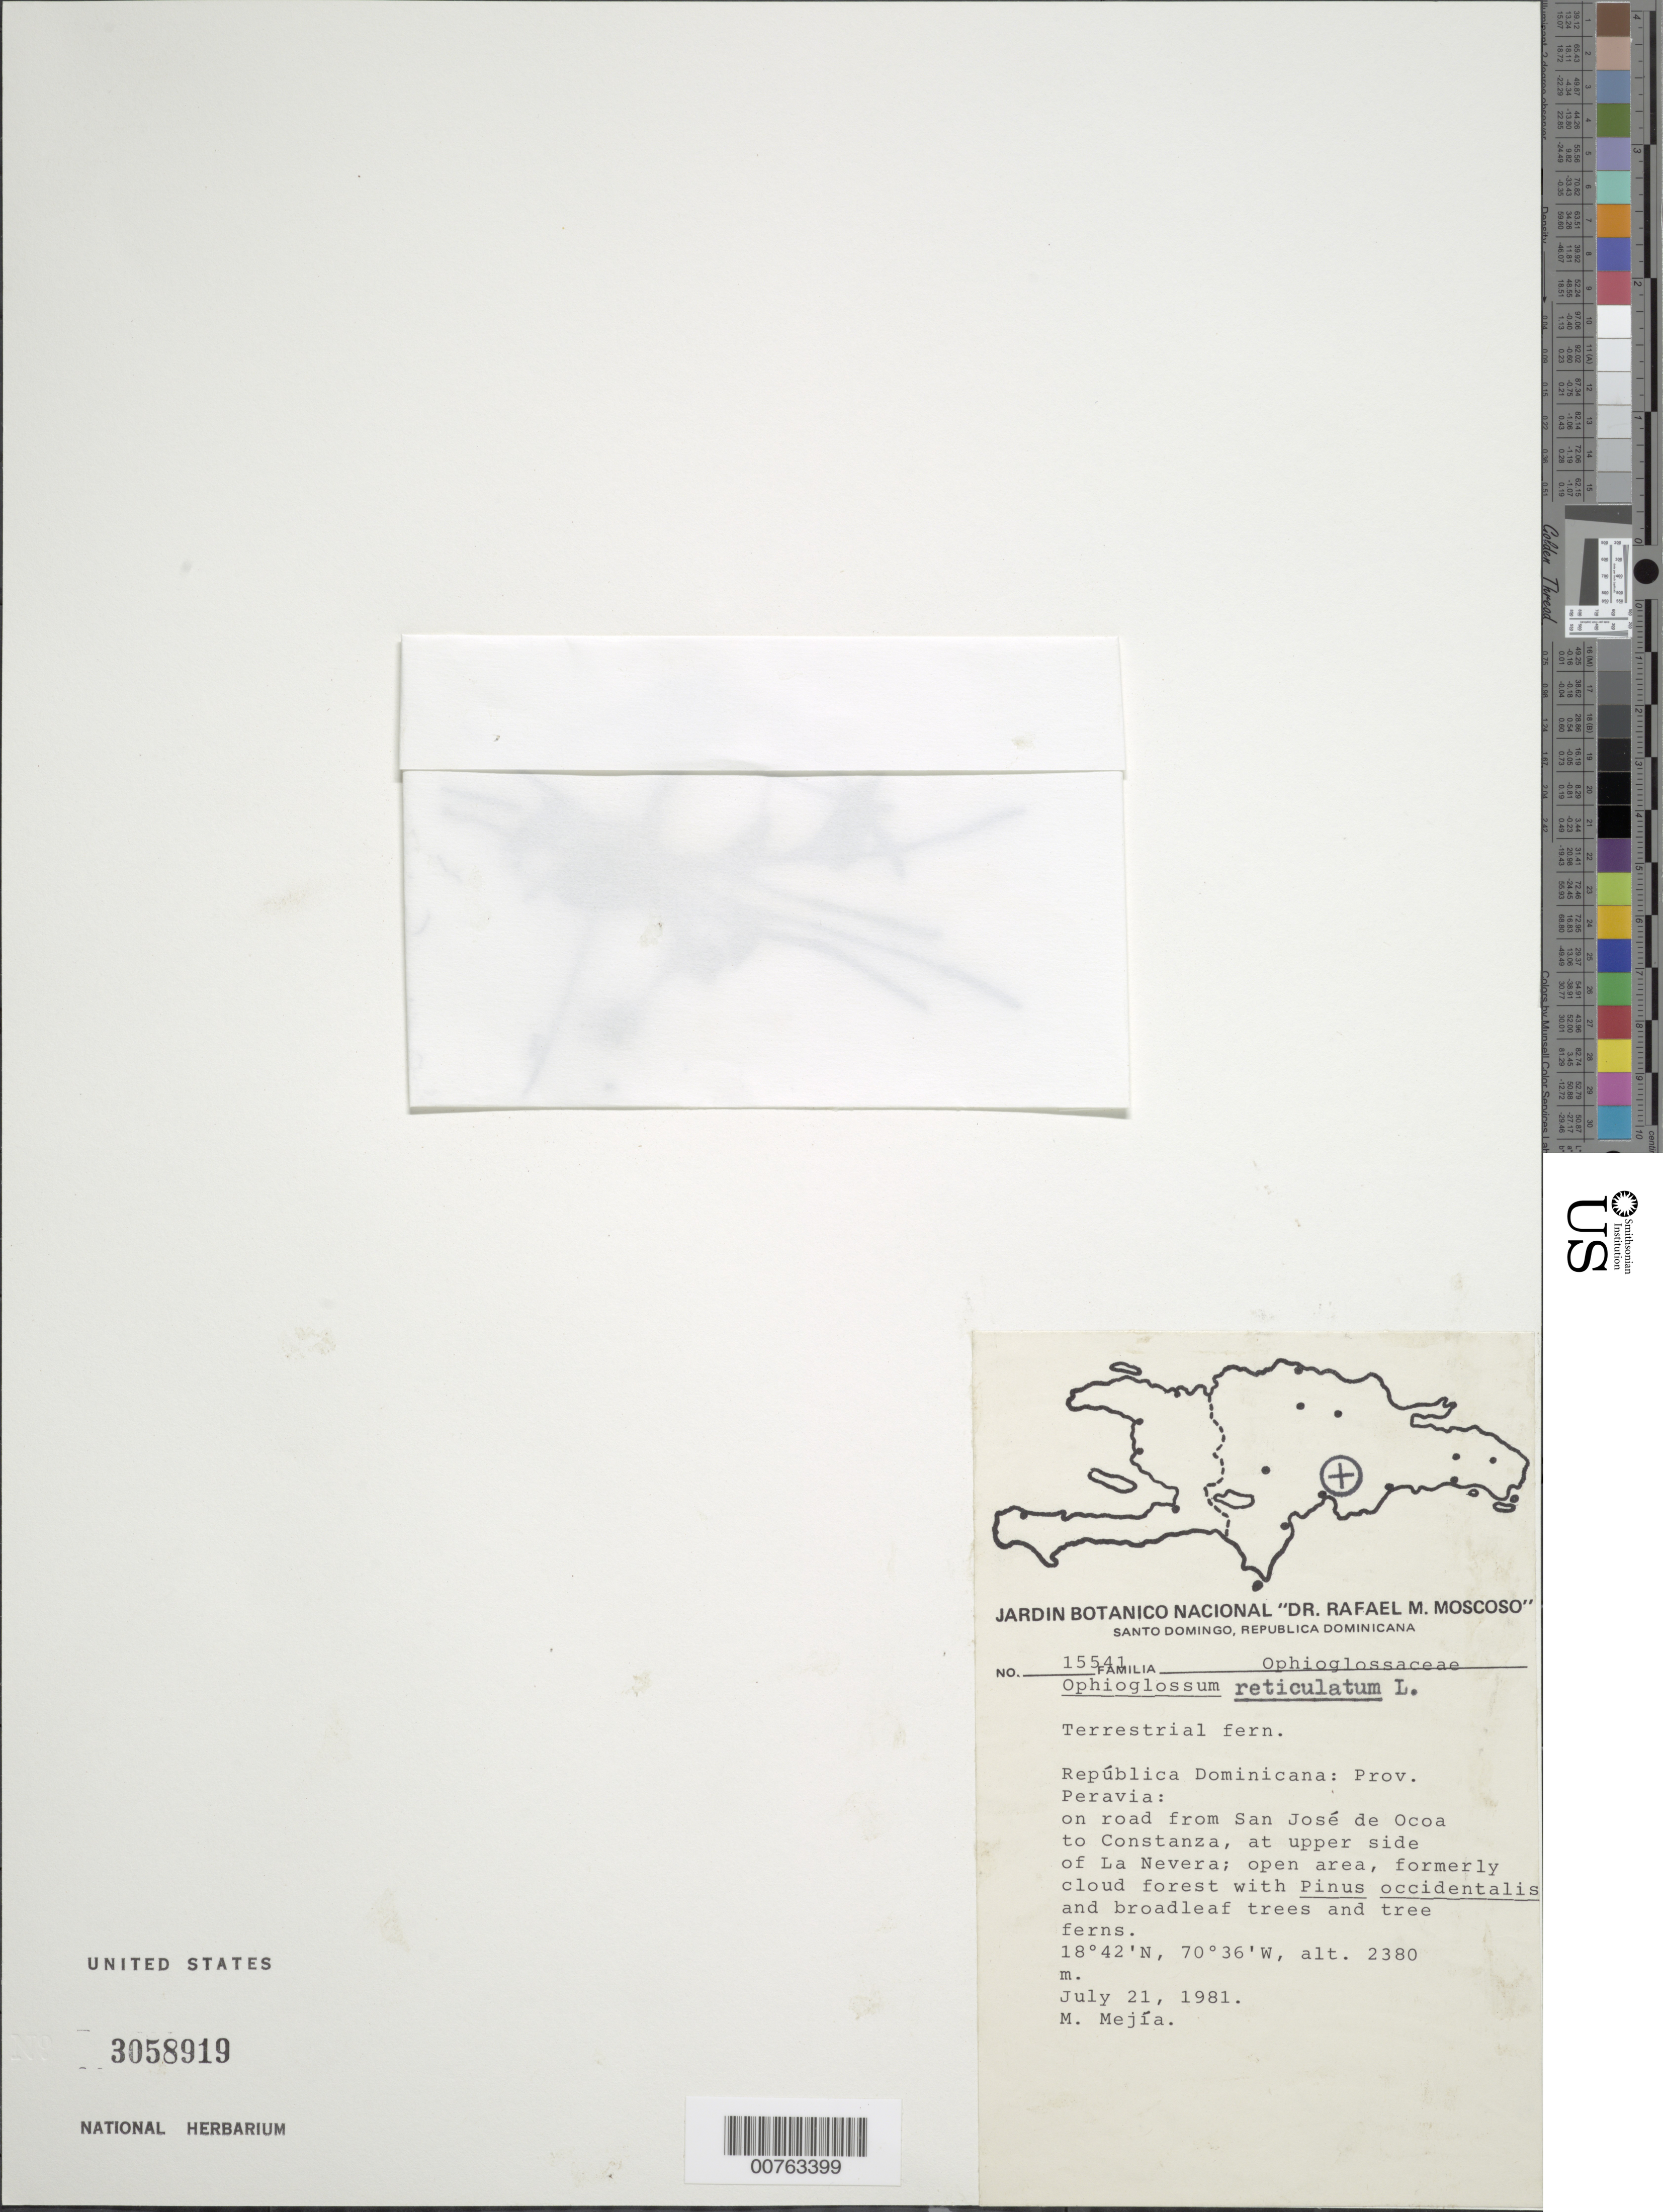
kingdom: Plantae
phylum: Tracheophyta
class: Polypodiopsida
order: Ophioglossales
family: Ophioglossaceae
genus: Ophioglossum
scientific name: Ophioglossum reticulatum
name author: L.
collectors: M. Mejia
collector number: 15541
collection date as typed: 21 Jul 1981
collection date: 1981-07-21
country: Dominican Republic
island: Hispaniola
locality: Provincia Peravia, on road from San José de Ocoa to Constanza, at upper side of La Nevera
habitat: Open area, formerly cloud forest with Pinus occidentalis and broadleaf trees and tree ferns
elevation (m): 2380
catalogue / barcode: US 3058919